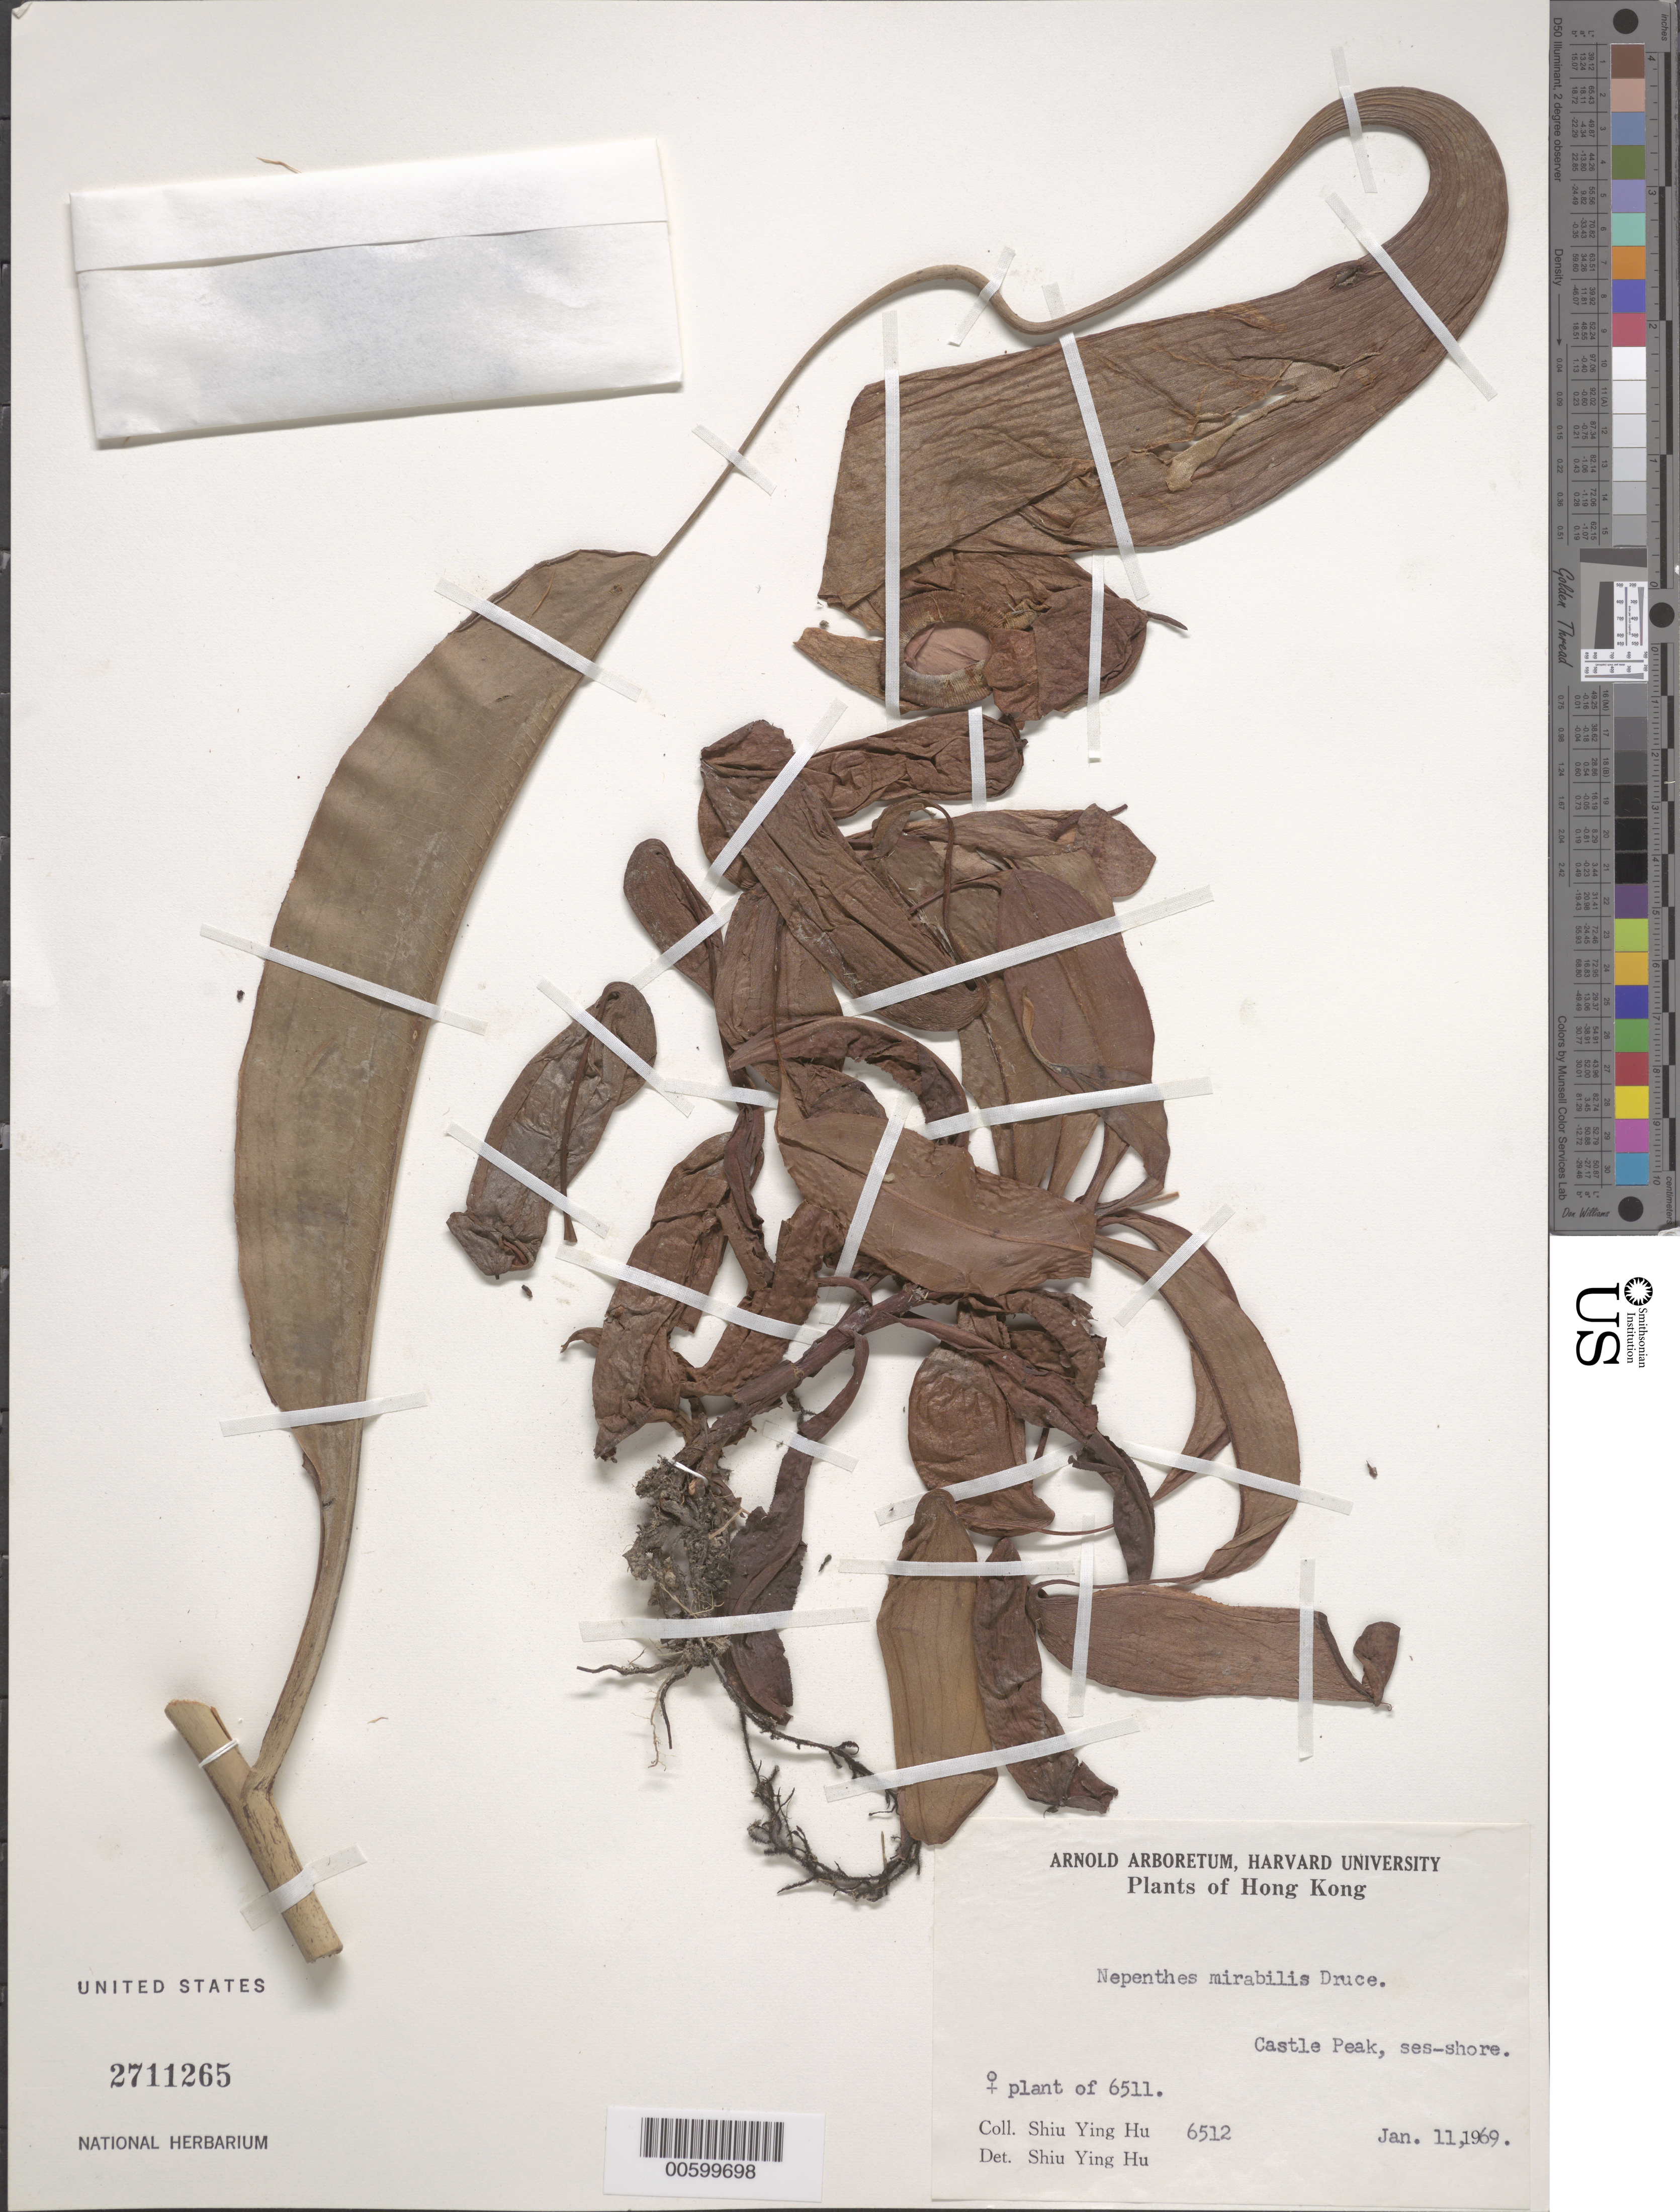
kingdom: Plantae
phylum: Tracheophyta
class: Magnoliopsida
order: Caryophyllales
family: Nepenthaceae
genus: Nepenthes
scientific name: Nepenthes ampullaria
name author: Jack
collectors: S. Y. Hu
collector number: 6512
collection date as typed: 11 Jan 1969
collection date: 1969-01-11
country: China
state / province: Hong Kong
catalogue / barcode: US 2711265